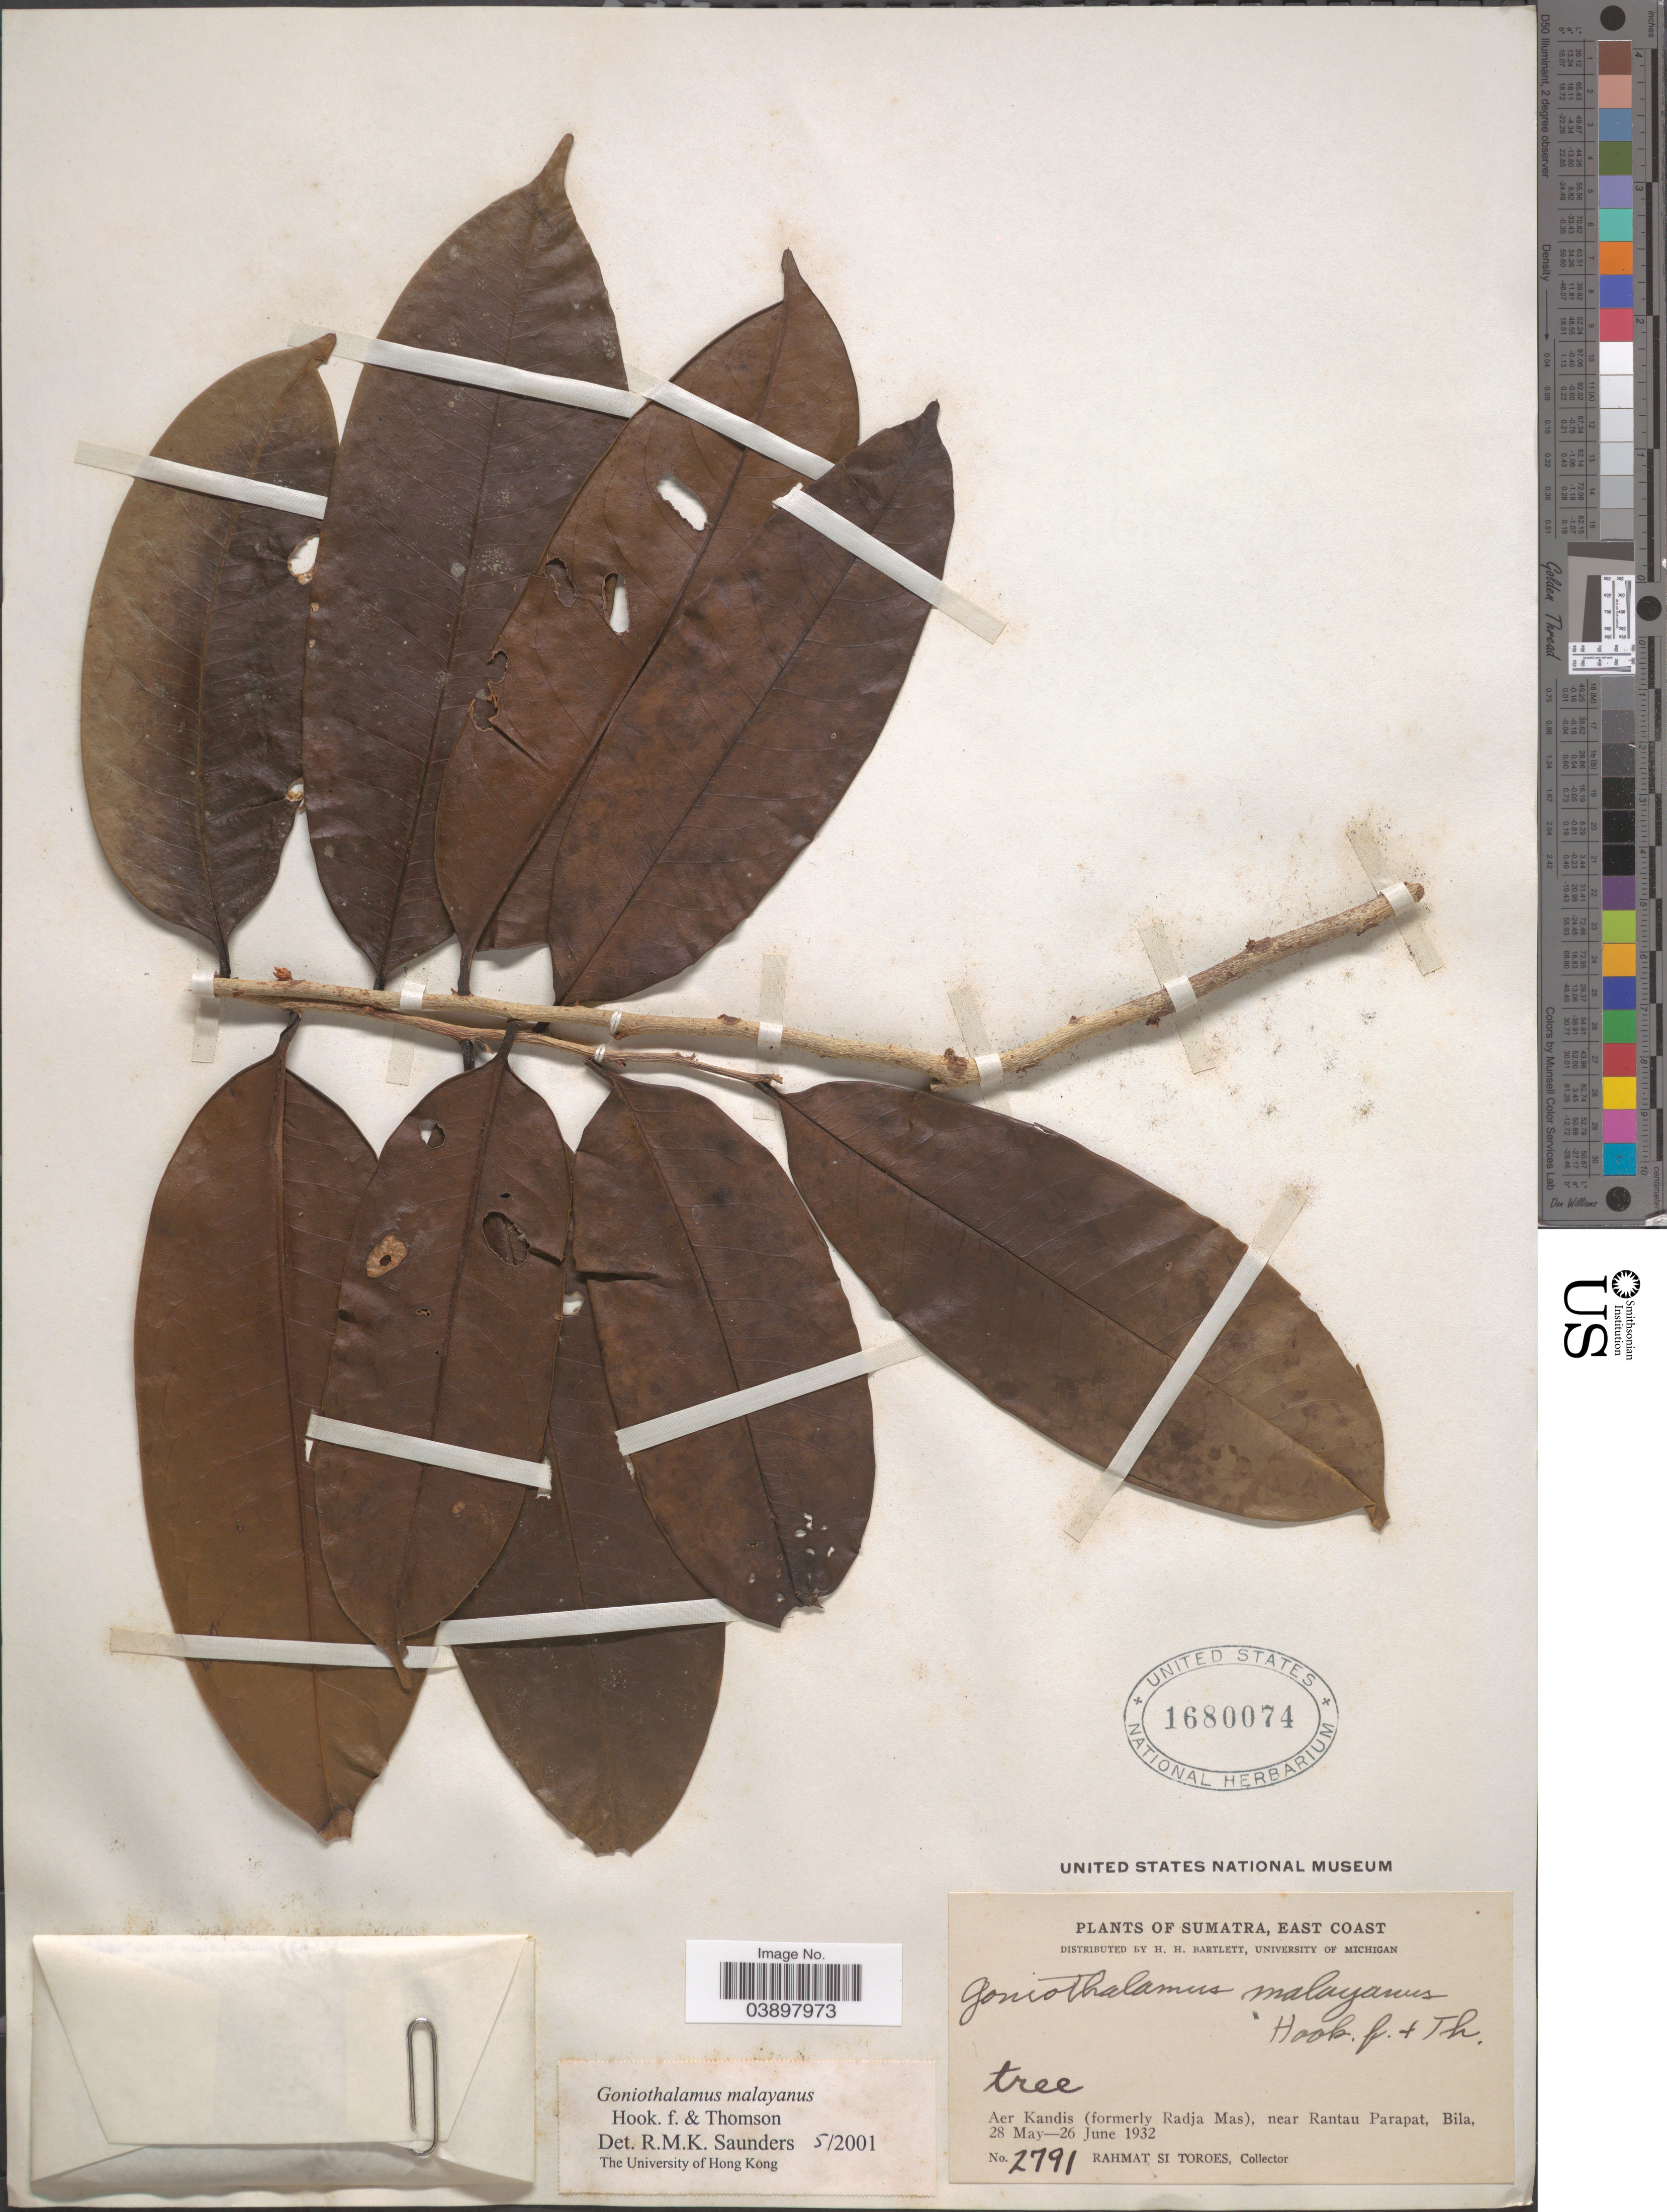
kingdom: Plantae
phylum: Tracheophyta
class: Magnoliopsida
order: Magnoliales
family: Annonaceae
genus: Goniothalamus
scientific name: Goniothalamus malayanus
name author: Hook. f. & Thomson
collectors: Rahmat Si Boeea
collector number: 2791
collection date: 1932-05-26/1932-05-28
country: Indonesia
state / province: Sumatra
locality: East Coast. Aer Kandis (formerly Radja Mas), near Rantau Parapat, Bila.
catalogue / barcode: US 1680074